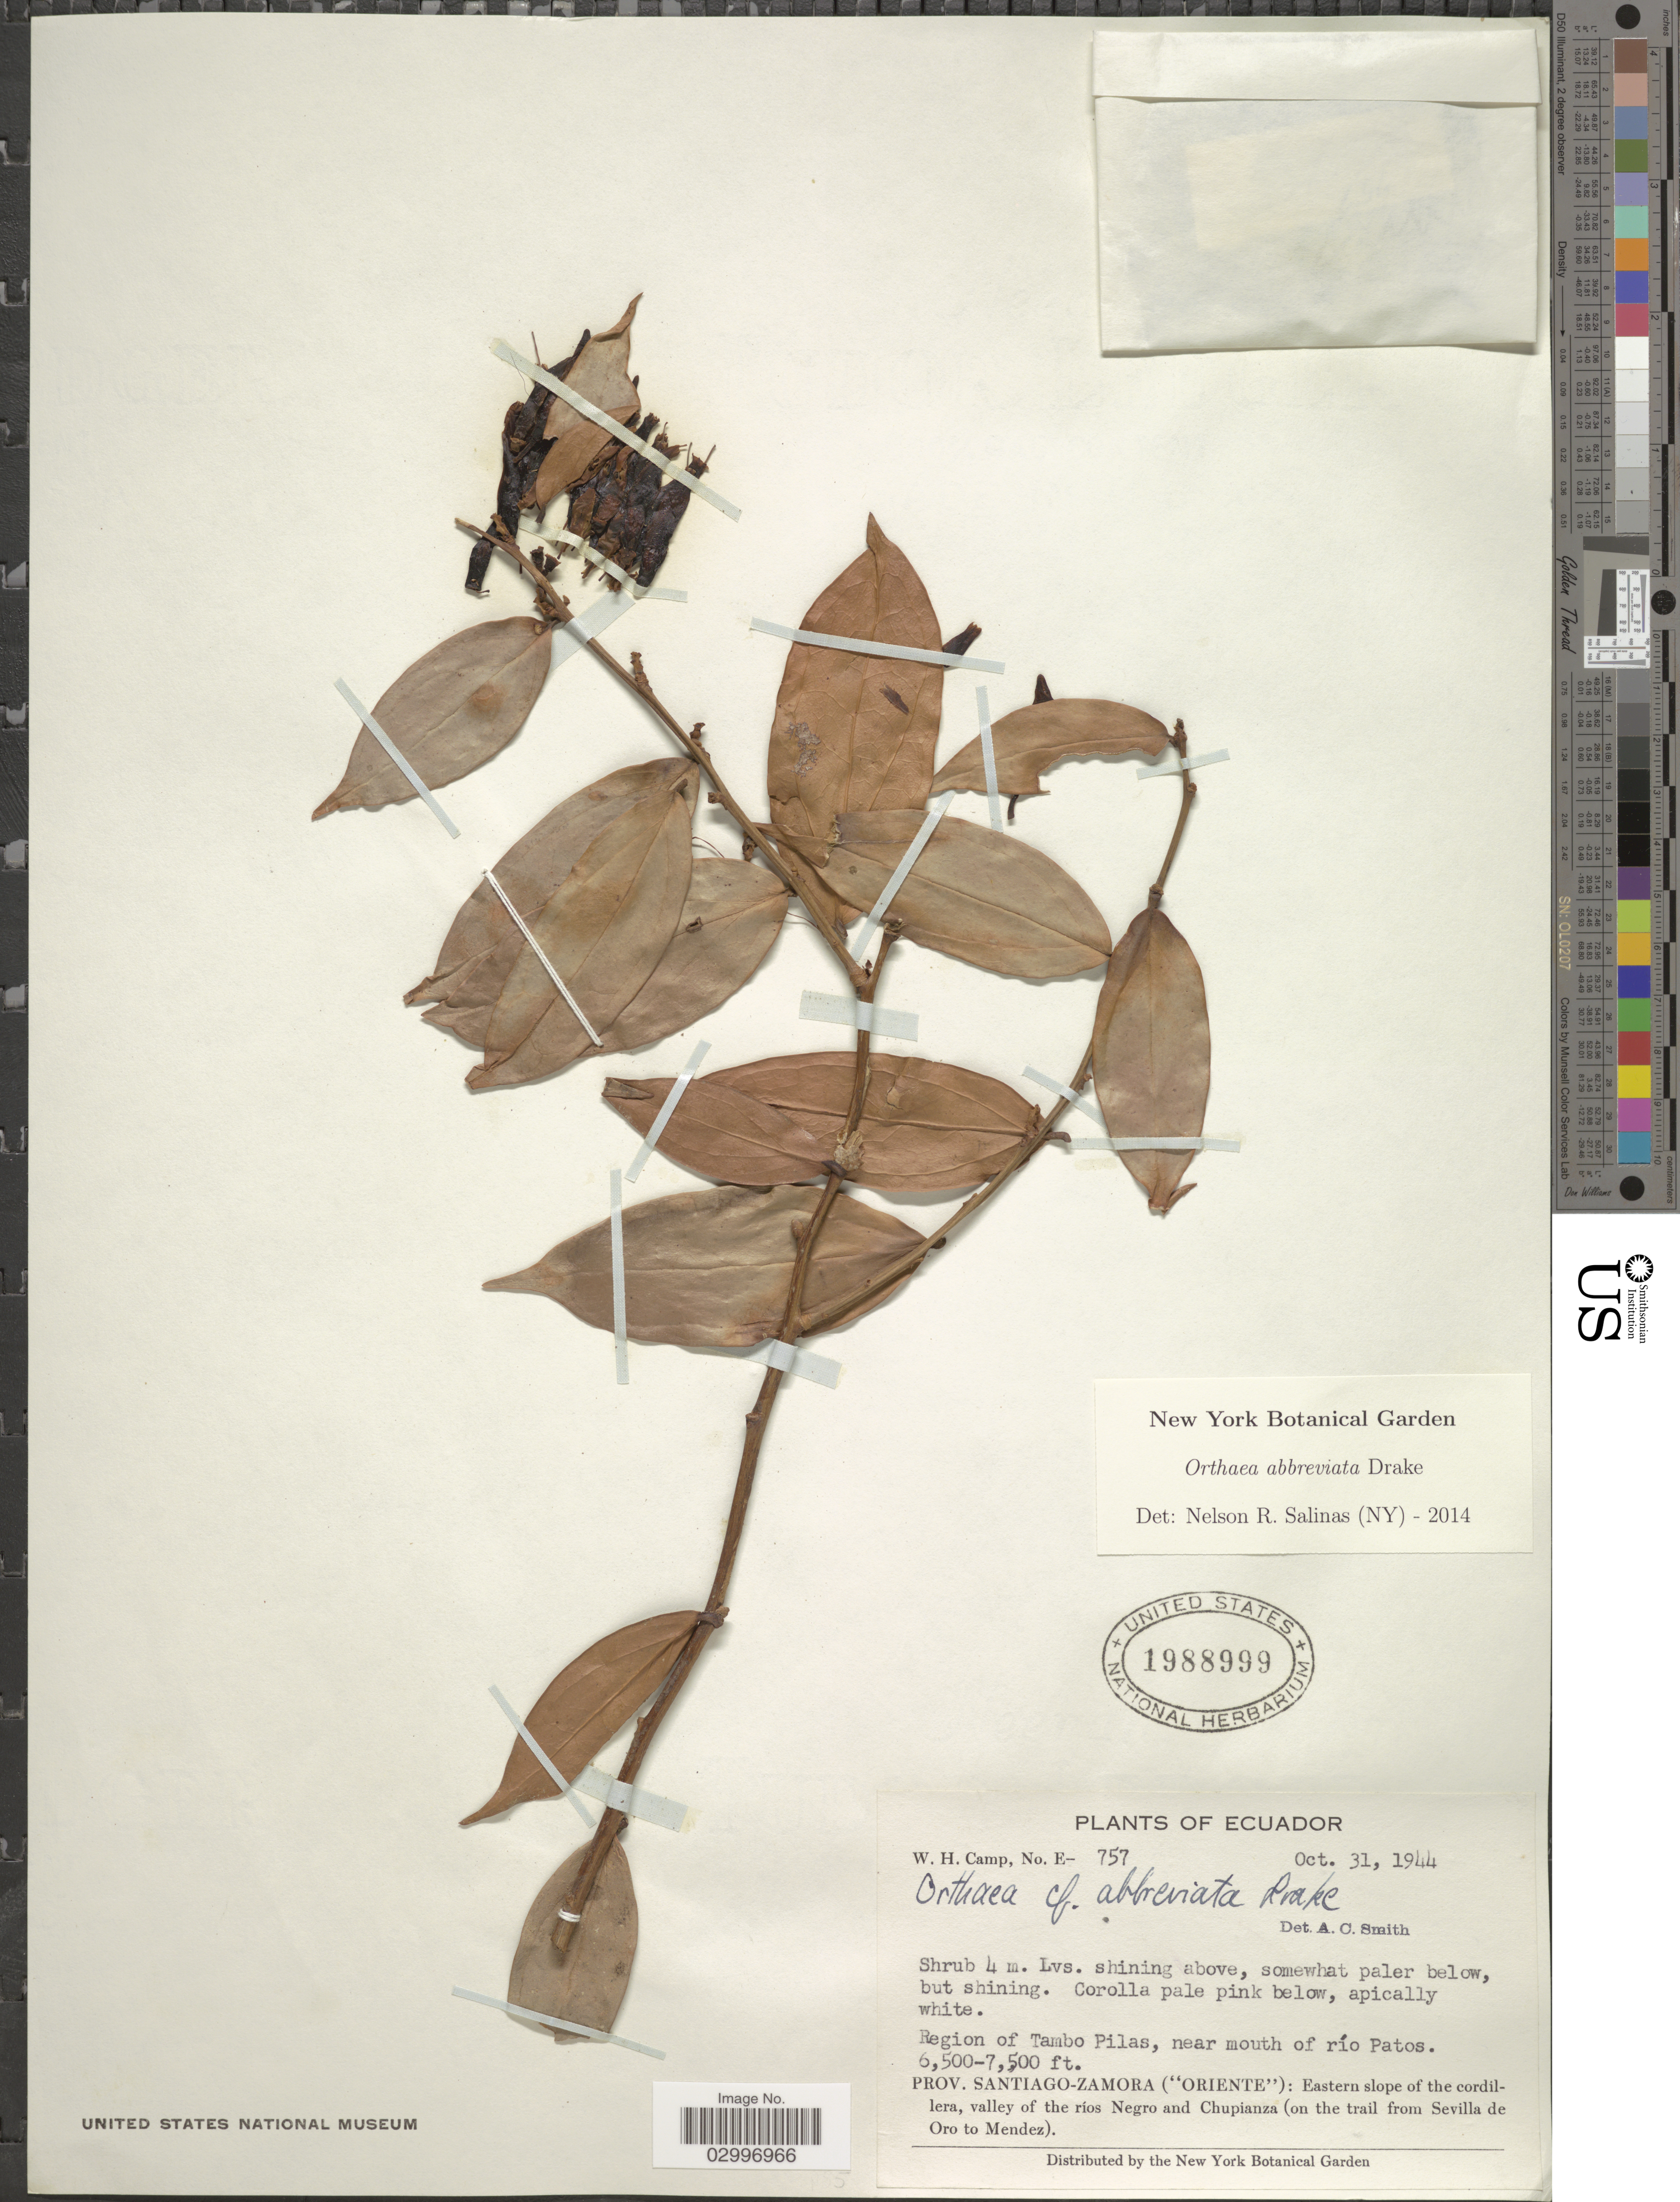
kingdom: Plantae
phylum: Tracheophyta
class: Magnoliopsida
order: Ericales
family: Ericaceae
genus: Orthaea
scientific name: Orthaea abbreviata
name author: Drake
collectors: W. H. Camp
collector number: E-757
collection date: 1944-10-31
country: Ecuador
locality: Region of Tambo Pilas, near mouth of río Patos. Prov. Santiago-Zamora ("Oriente"): Eastern slope of the cordillera, valley of the ríos Negro and Chupianza (on the trail from Sevilla de Oro to Mendez).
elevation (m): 1981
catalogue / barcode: US 1988999